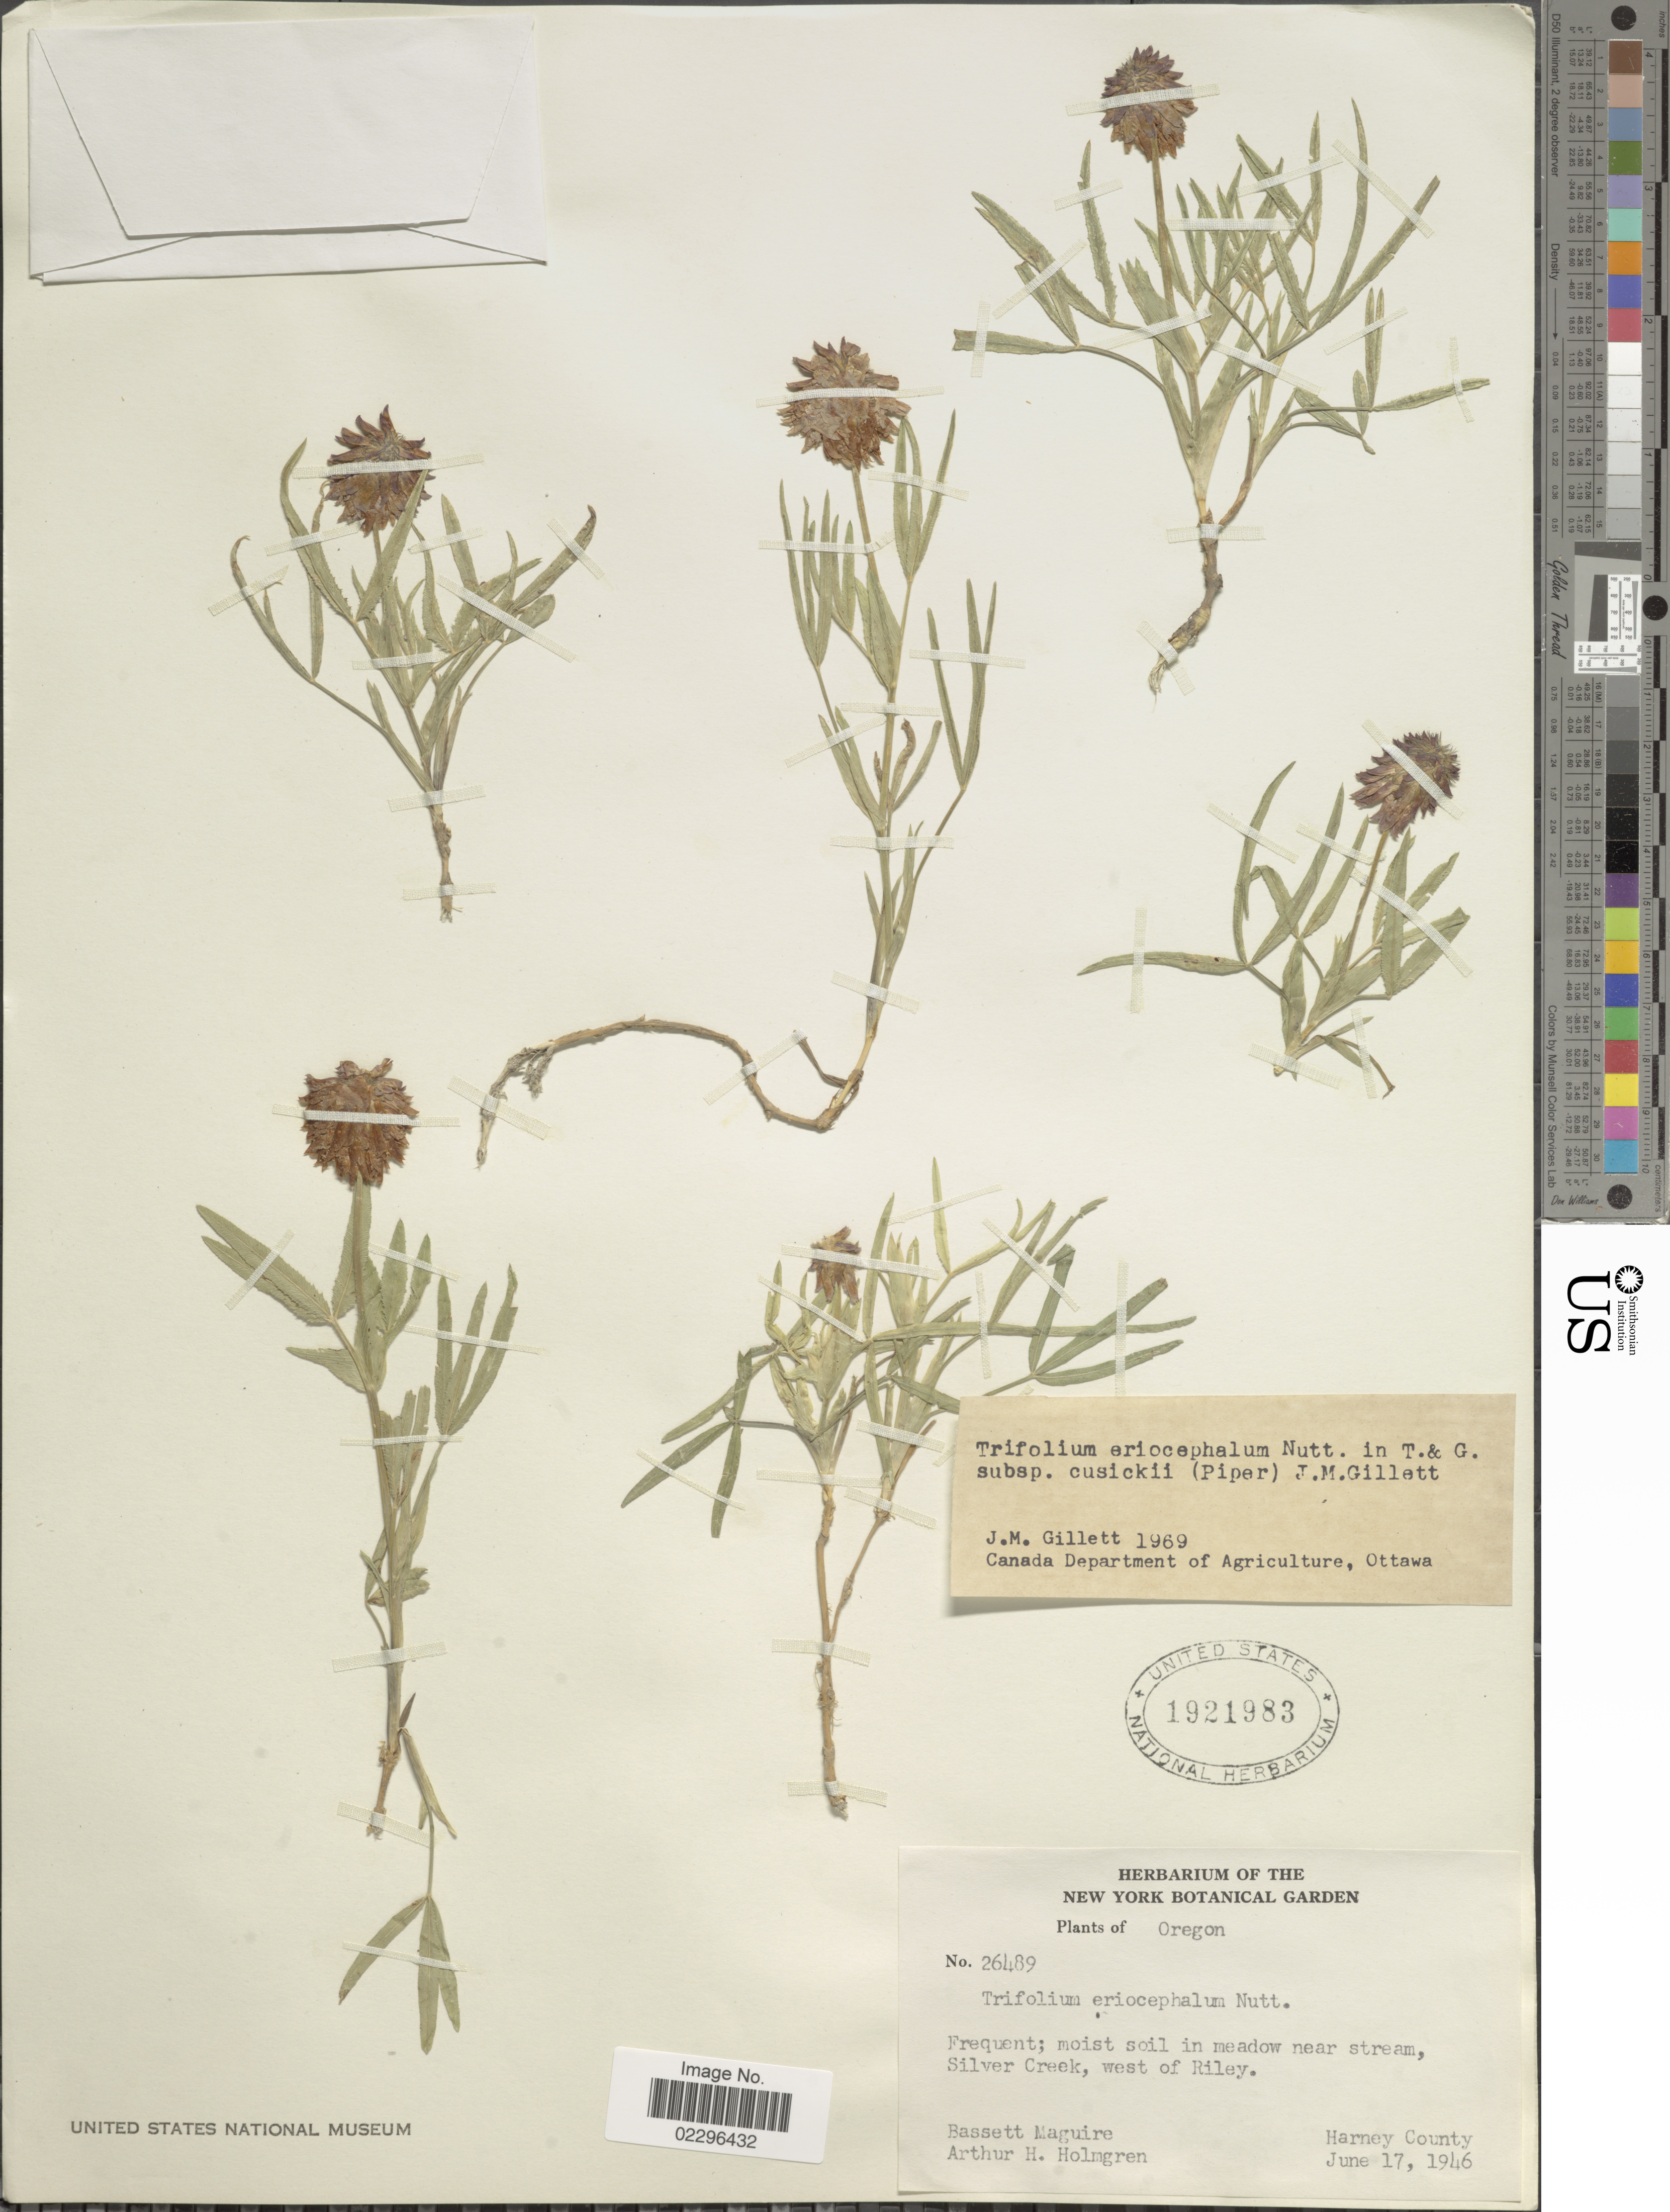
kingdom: Plantae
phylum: Tracheophyta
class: Magnoliopsida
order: Fabales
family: Fabaceae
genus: Trifolium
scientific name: Trifolium eriocephalum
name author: Nutt.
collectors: B. Maguire & A. H. Holmgren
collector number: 26489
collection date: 1946-06-17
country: United States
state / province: Oregon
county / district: Harney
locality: Silver Creek, west of Riley, Harney County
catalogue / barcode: US 1921983